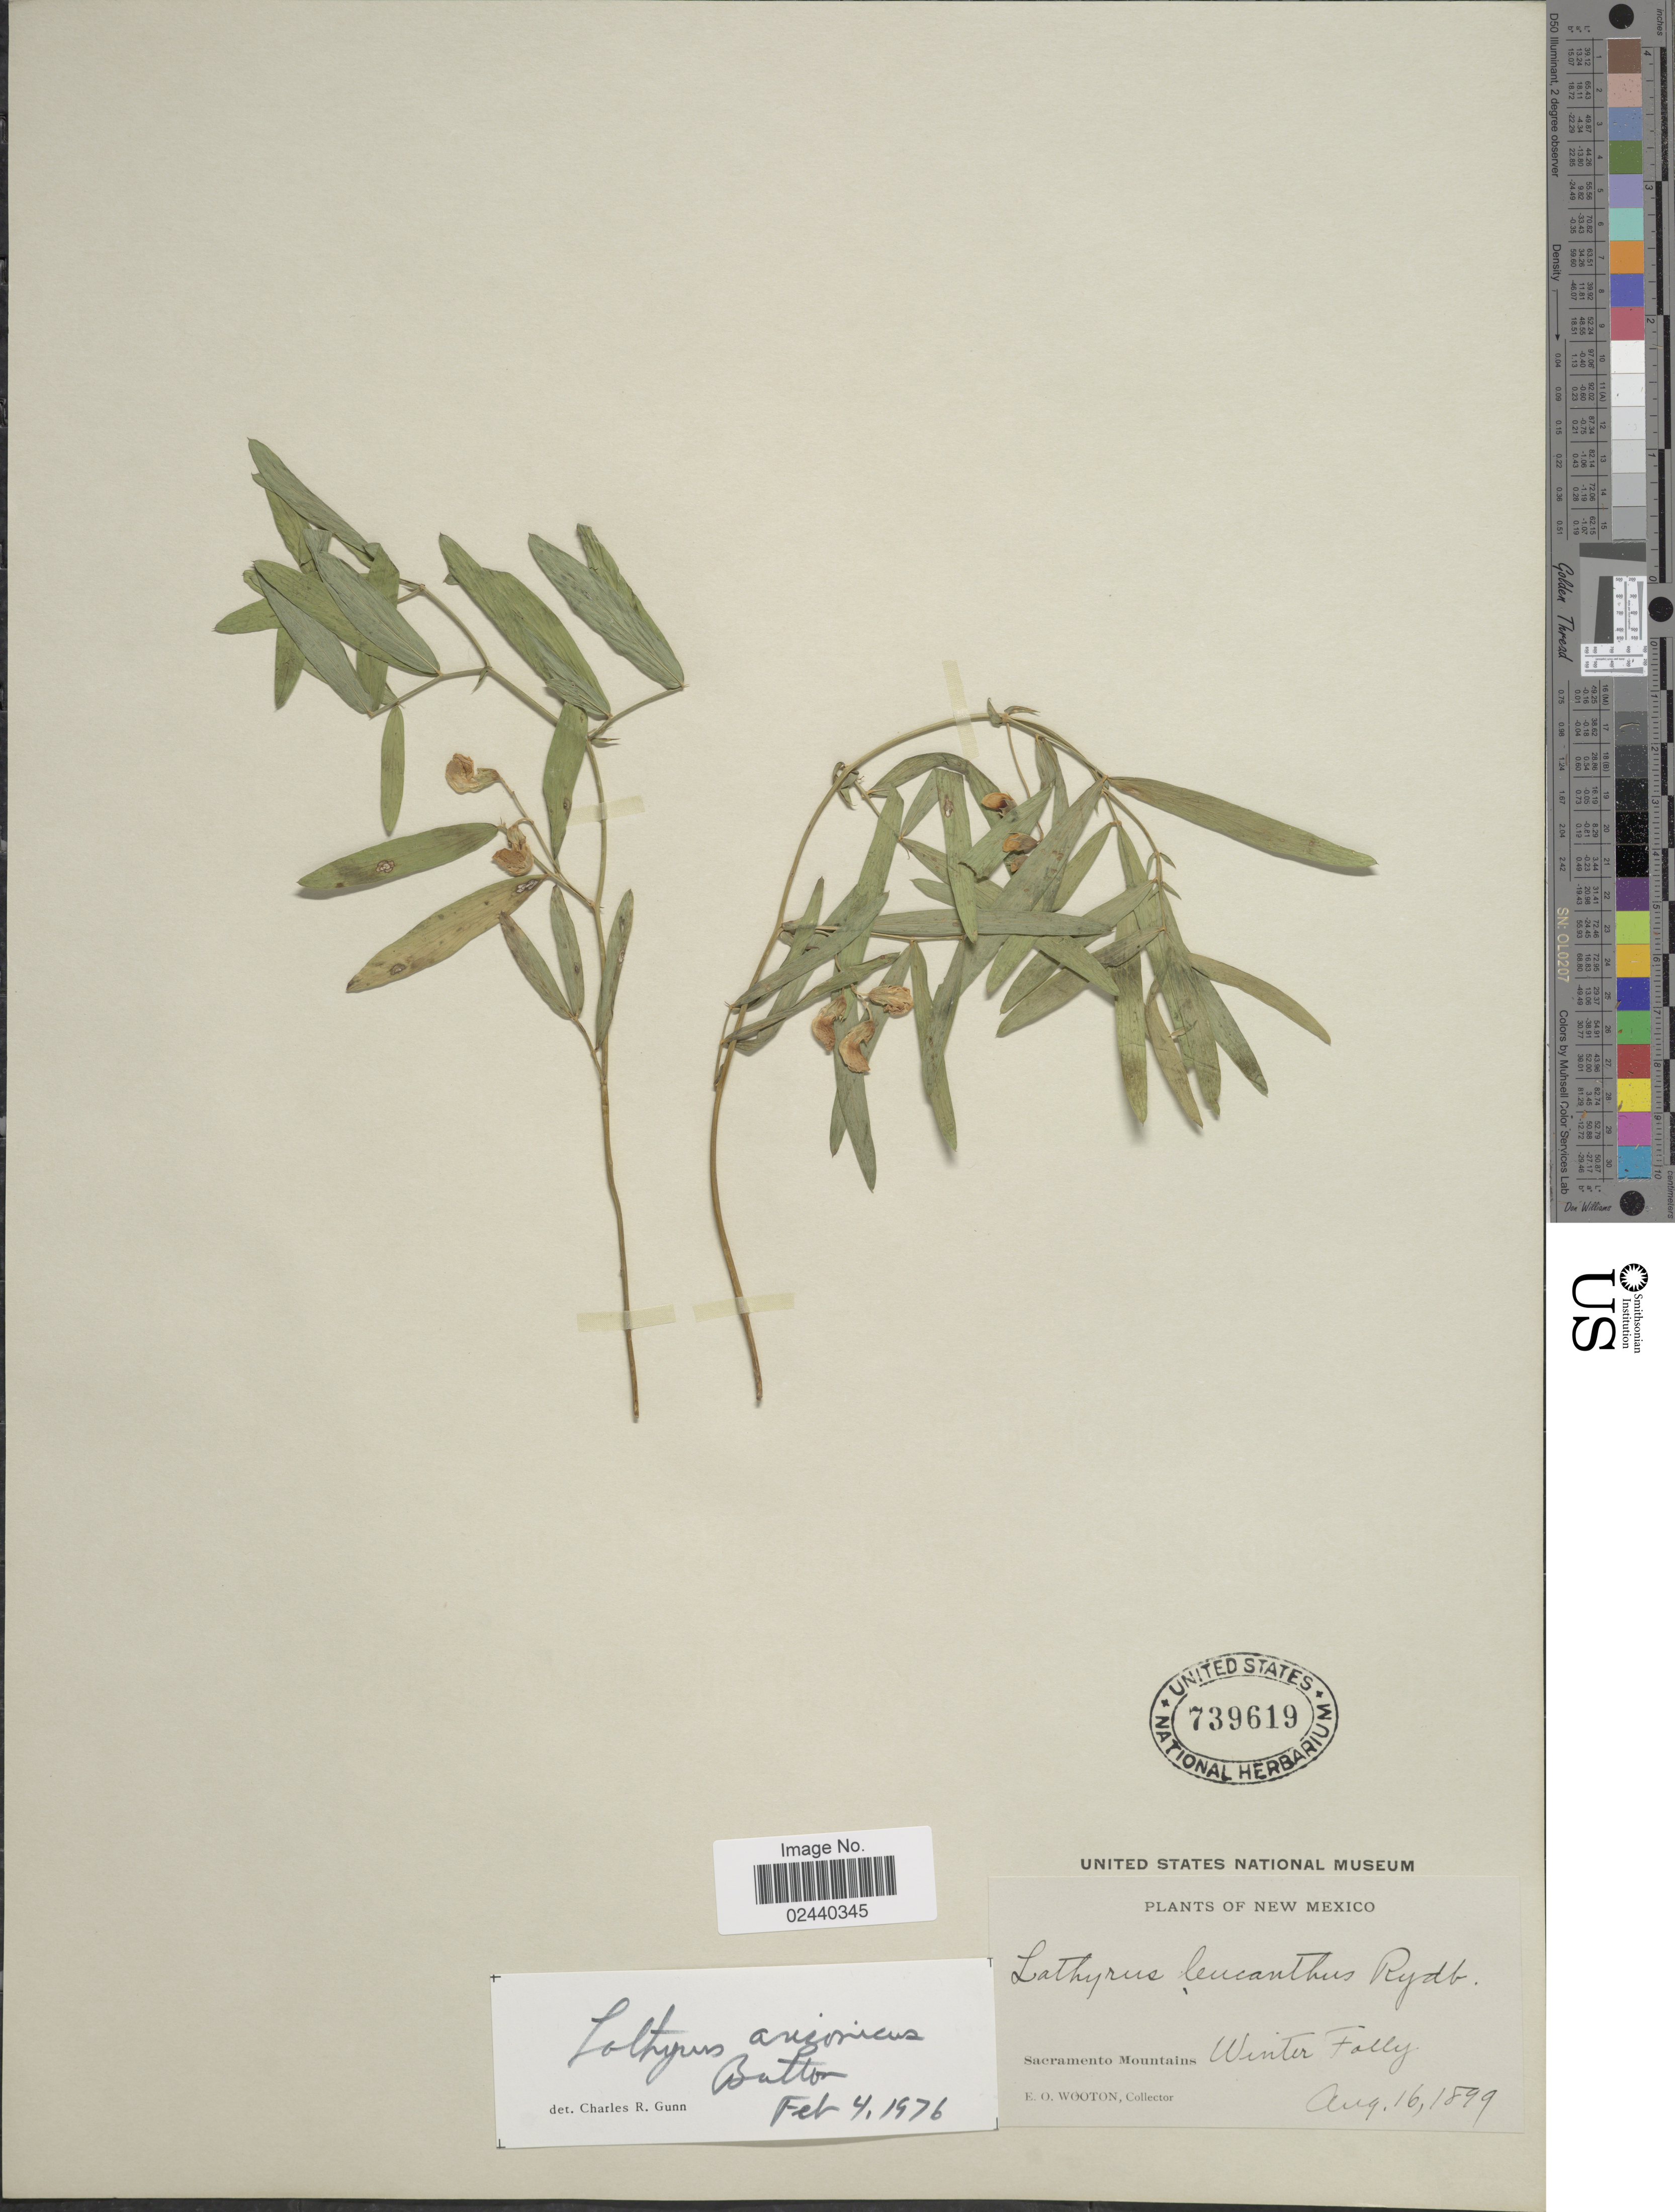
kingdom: Plantae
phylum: Tracheophyta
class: Magnoliopsida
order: Fabales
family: Fabaceae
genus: Lathyrus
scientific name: Lathyrus arizonicus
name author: Britton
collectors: E. O. Wooton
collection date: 1899-08-16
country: United States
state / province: New Mexico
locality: Sacramento Mountains, Winter Folly.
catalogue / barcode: US 739619